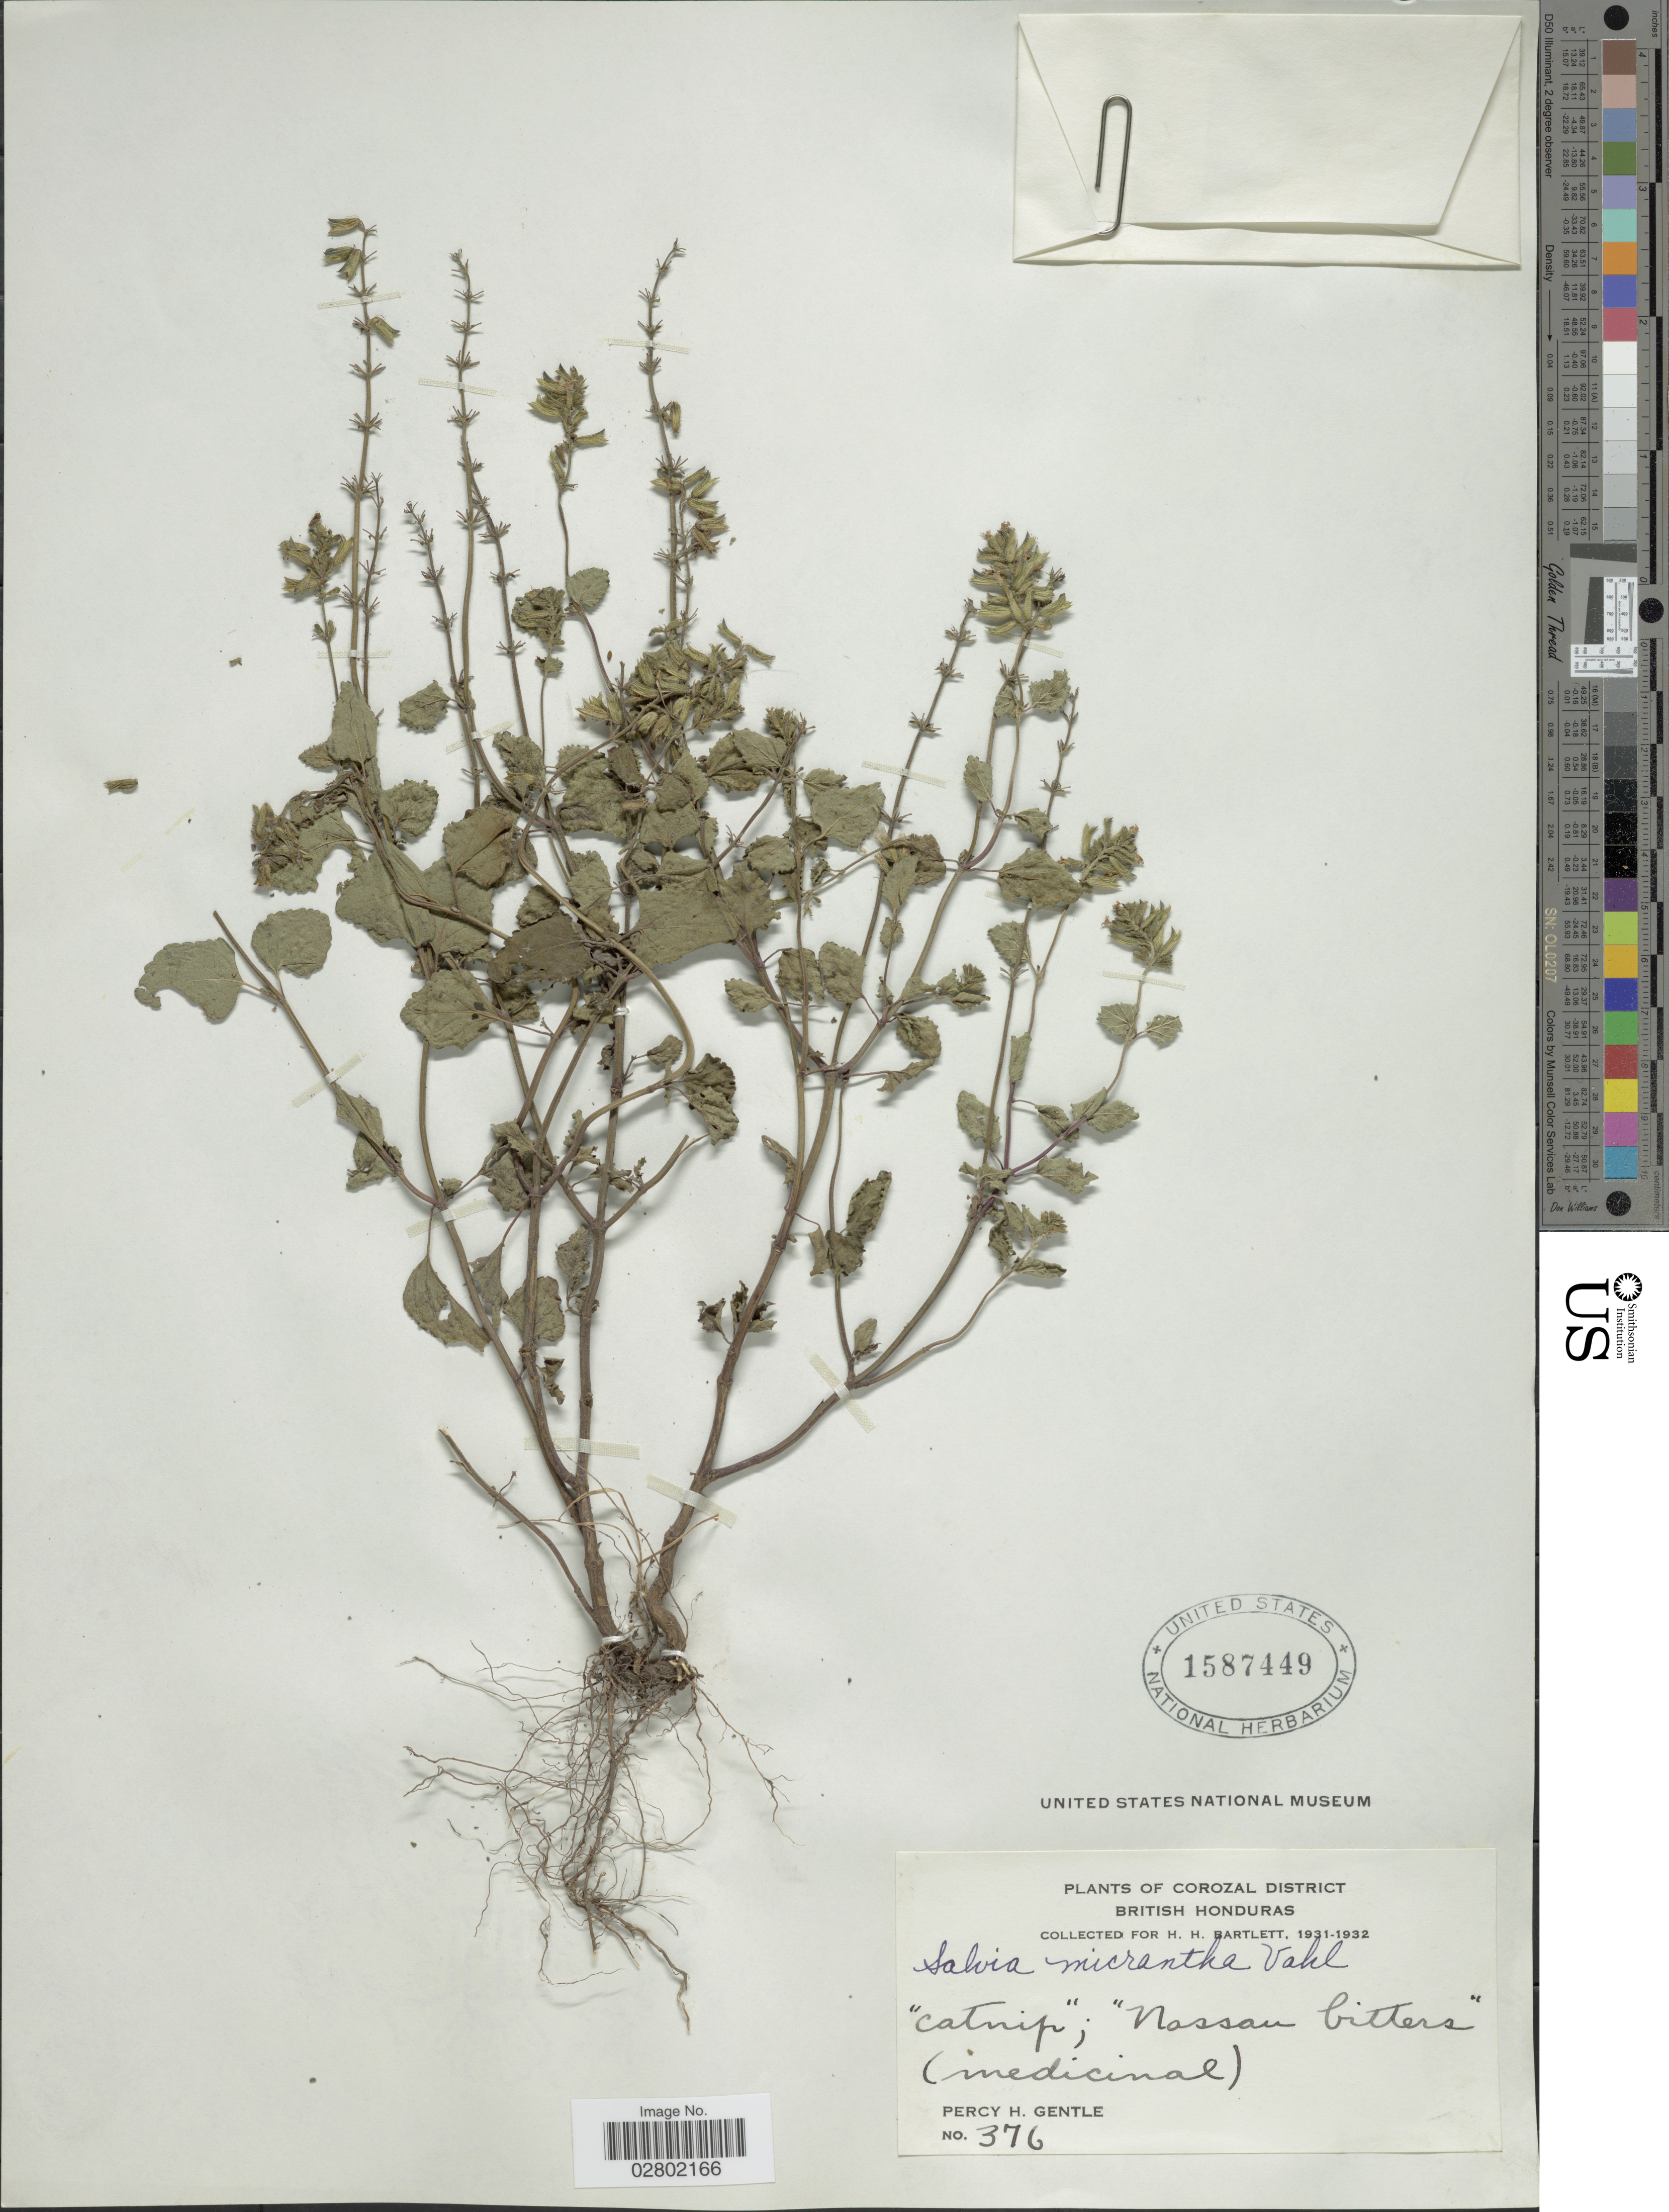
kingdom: Plantae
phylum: Tracheophyta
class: Magnoliopsida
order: Lamiales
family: Lamiaceae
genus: Salvia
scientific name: Salvia micrantha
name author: Vahl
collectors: P. H. Gentle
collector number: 376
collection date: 1931/1932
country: Belize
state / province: Corozal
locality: Corozal District, British Honduras.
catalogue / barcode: US 1587449